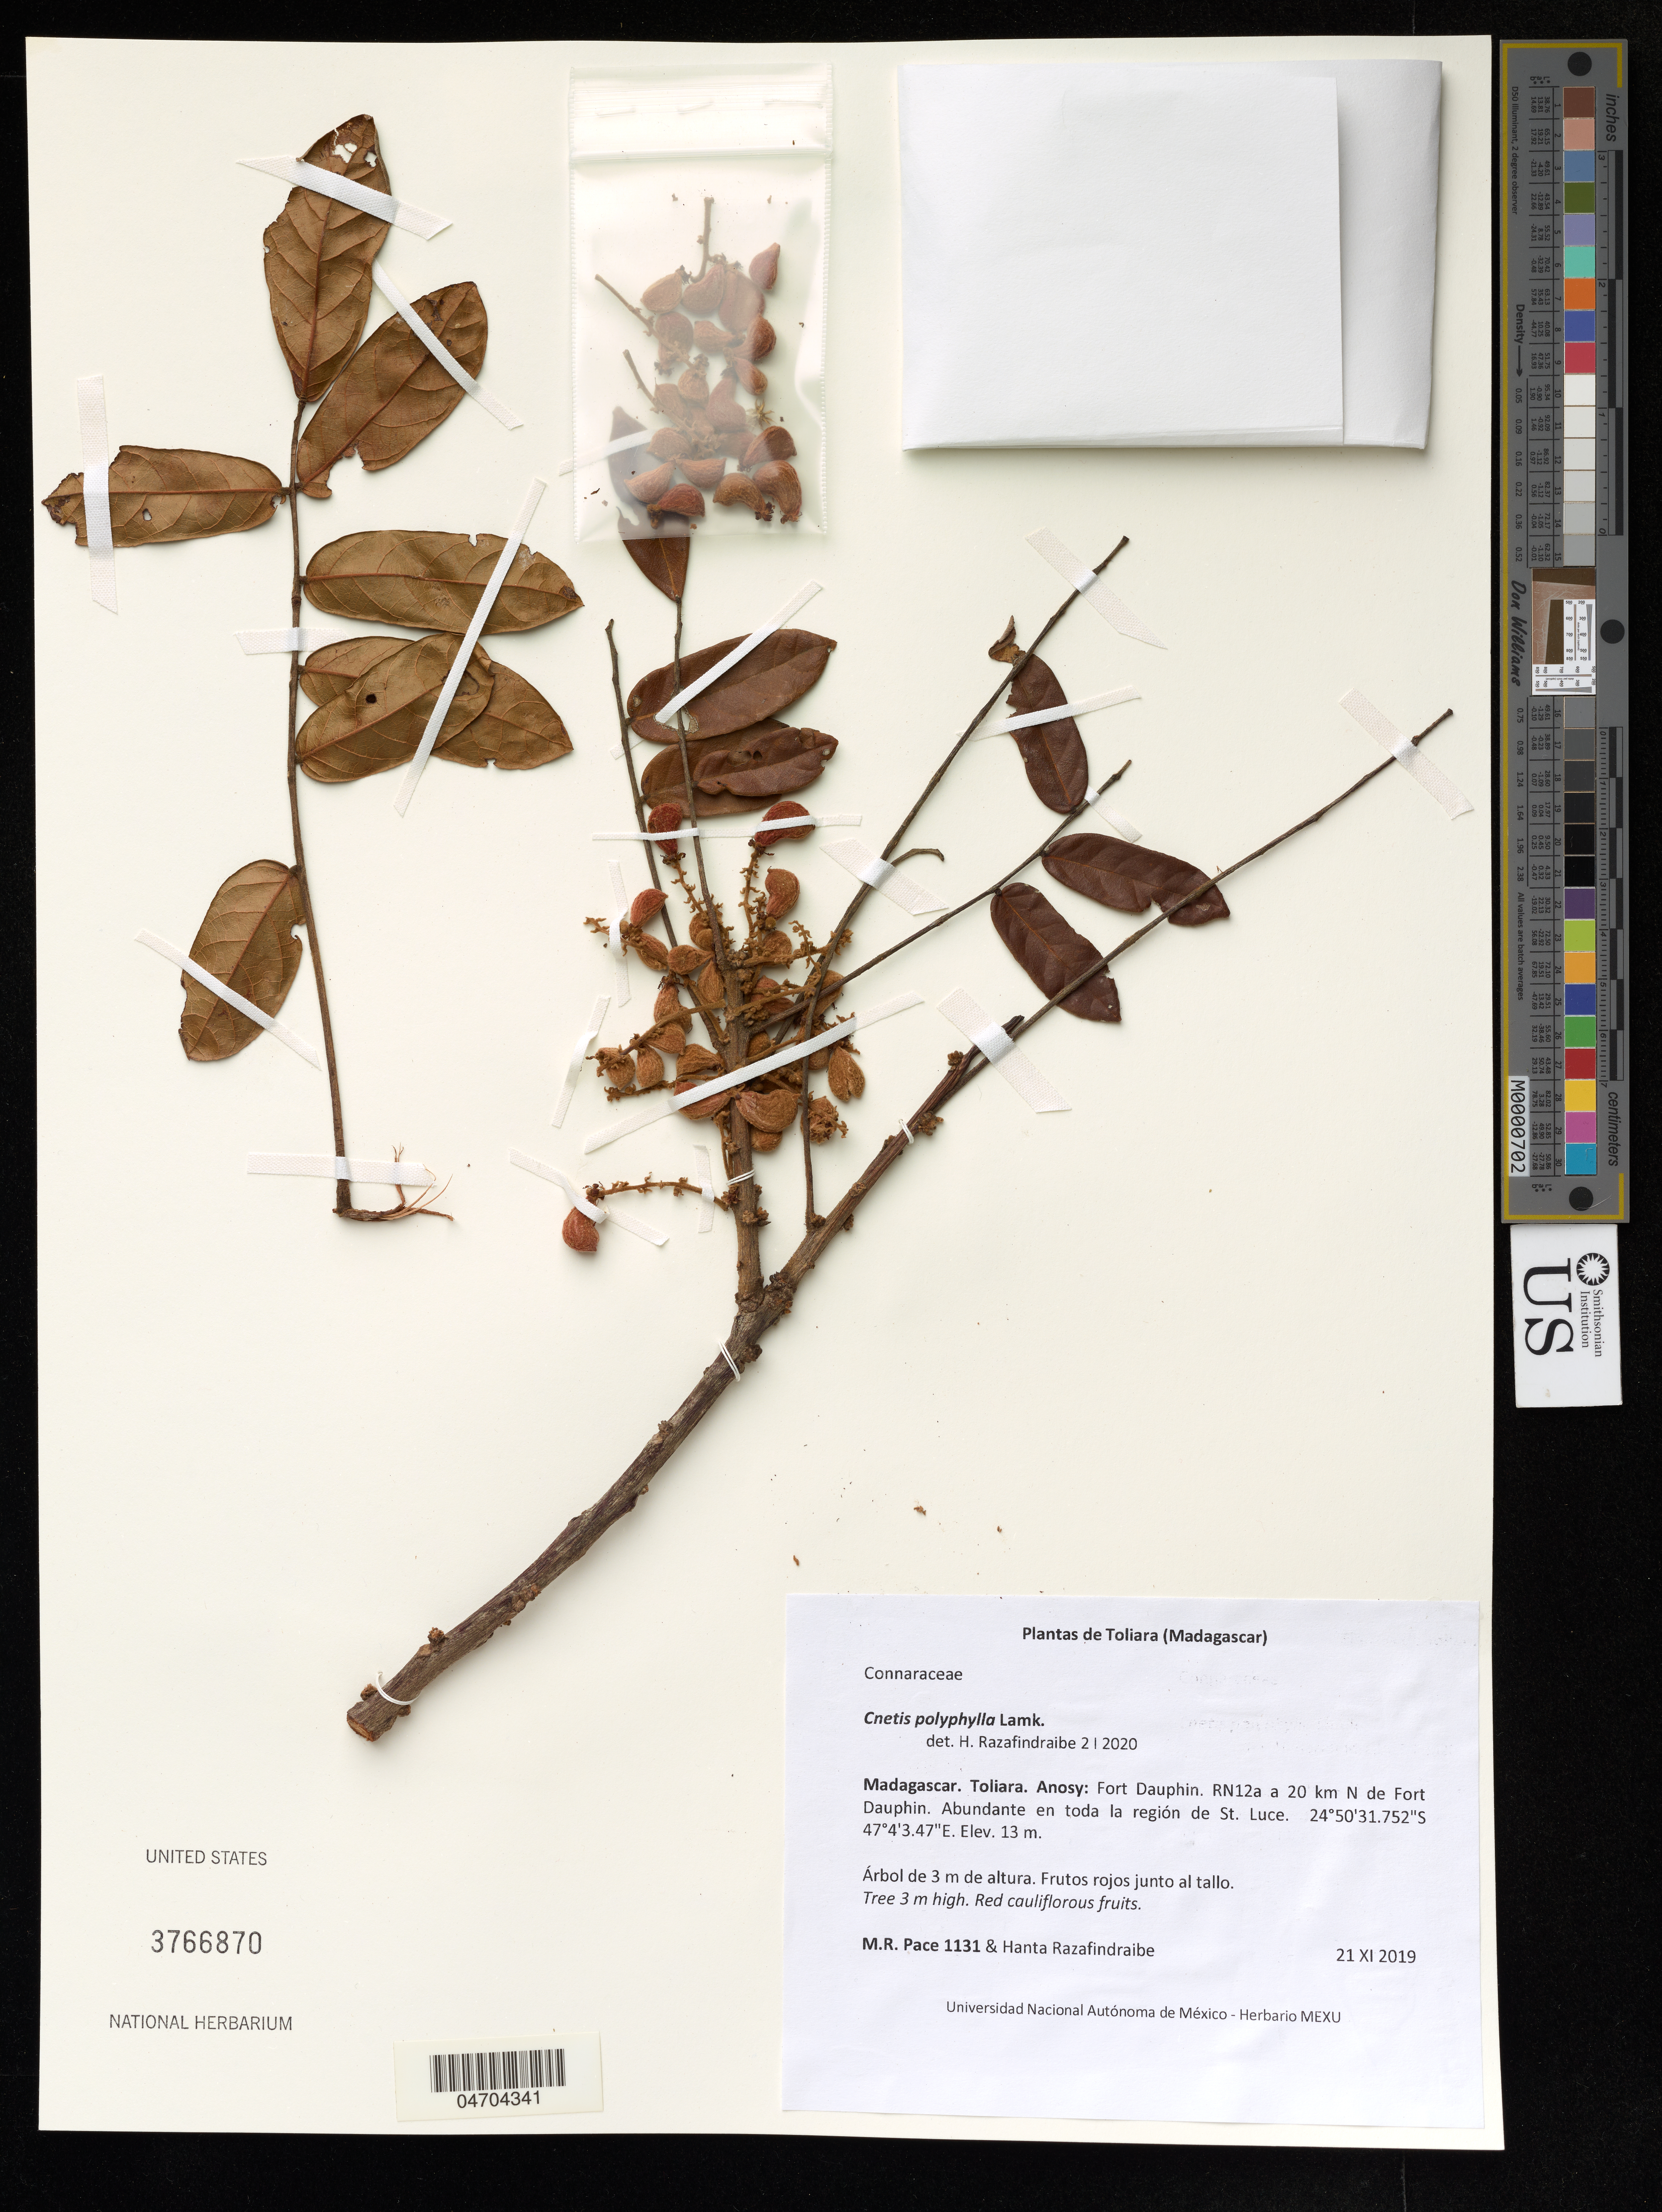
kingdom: Plantae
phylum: Tracheophyta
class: Magnoliopsida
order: Oxalidales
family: Connaraceae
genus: Cnestis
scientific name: Cnestis polyphylla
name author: Lam.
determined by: Wen, Jun, (BOT), Smithsonian Institution - National Museum of Natural History (UNITED STATES)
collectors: M. Rodrigo Pace & H. Razafindraibe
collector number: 1131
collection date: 2019-11-21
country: Madagascar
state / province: Toliara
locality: Anosy: Fort Dauphin. RN12a a 20 km N de Fort Dauphin. Abundante en toda la región de St. Luce.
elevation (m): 13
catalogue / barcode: US 3766870